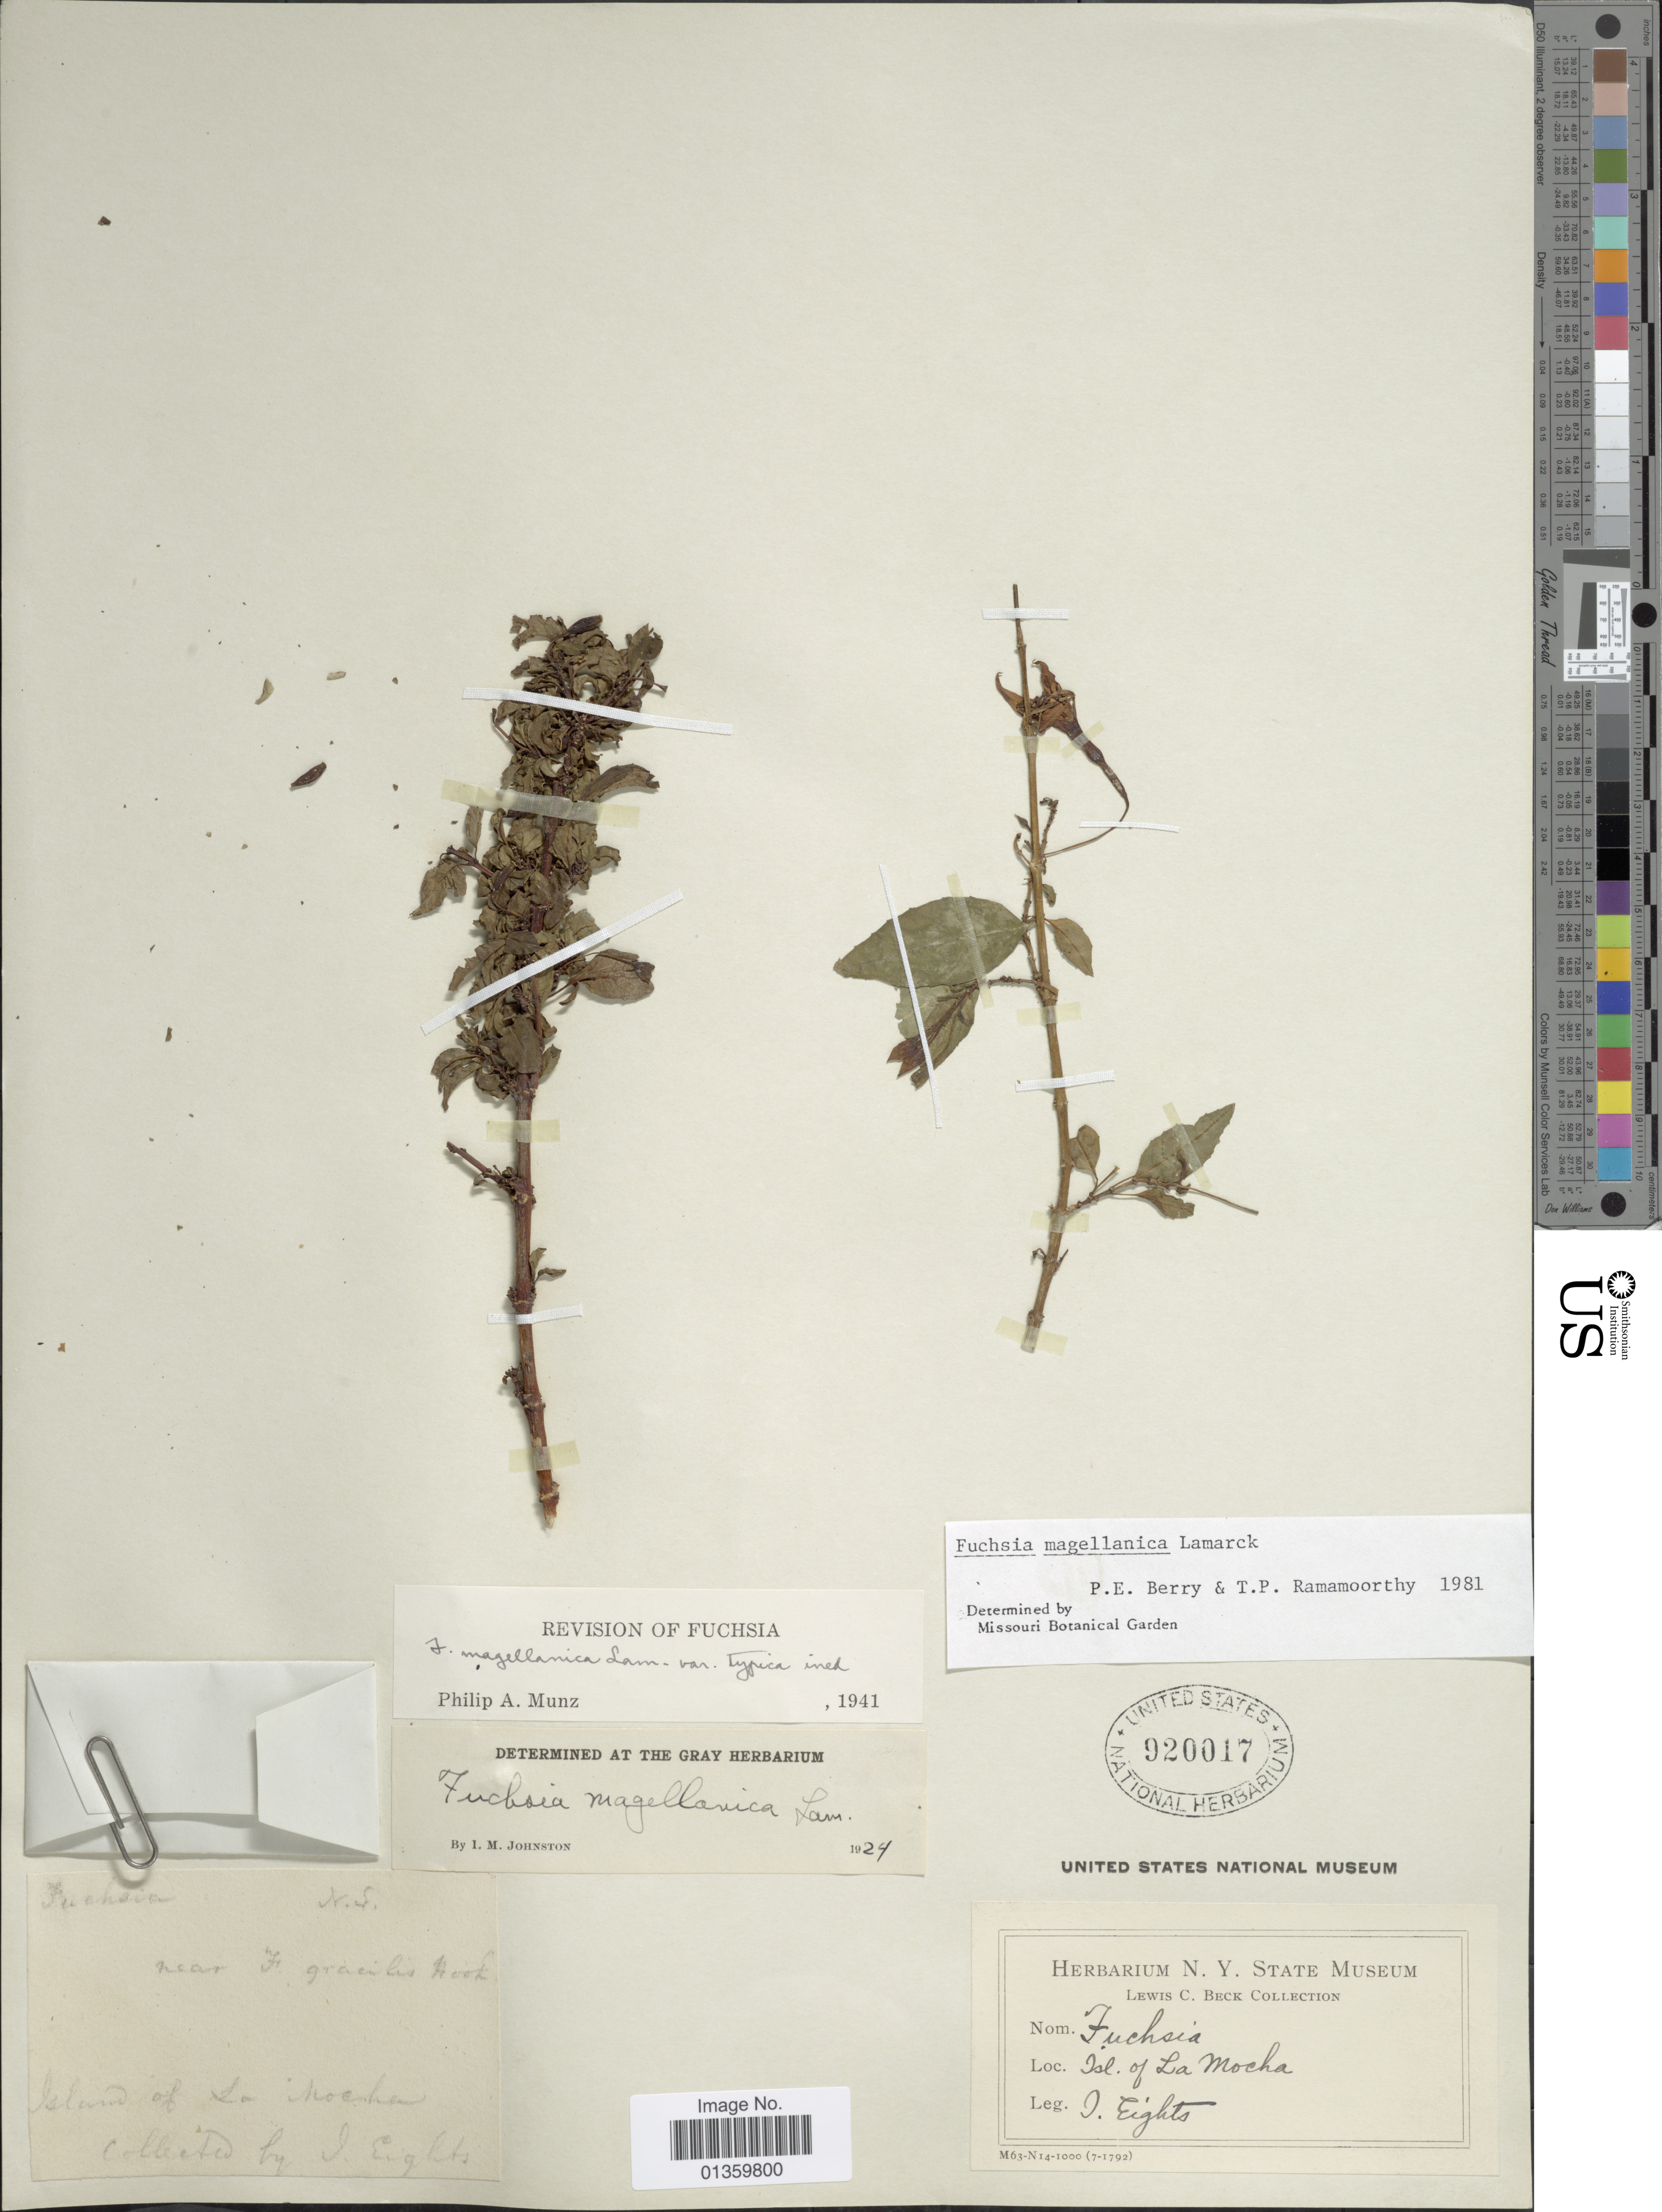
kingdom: Plantae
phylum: Tracheophyta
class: Magnoliopsida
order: Myrtales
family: Onagraceae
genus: Fuchsia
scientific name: Fuchsia magellanica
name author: Lam.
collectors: J. Eights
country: Chile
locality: Isl. of La Mocha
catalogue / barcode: US 920017